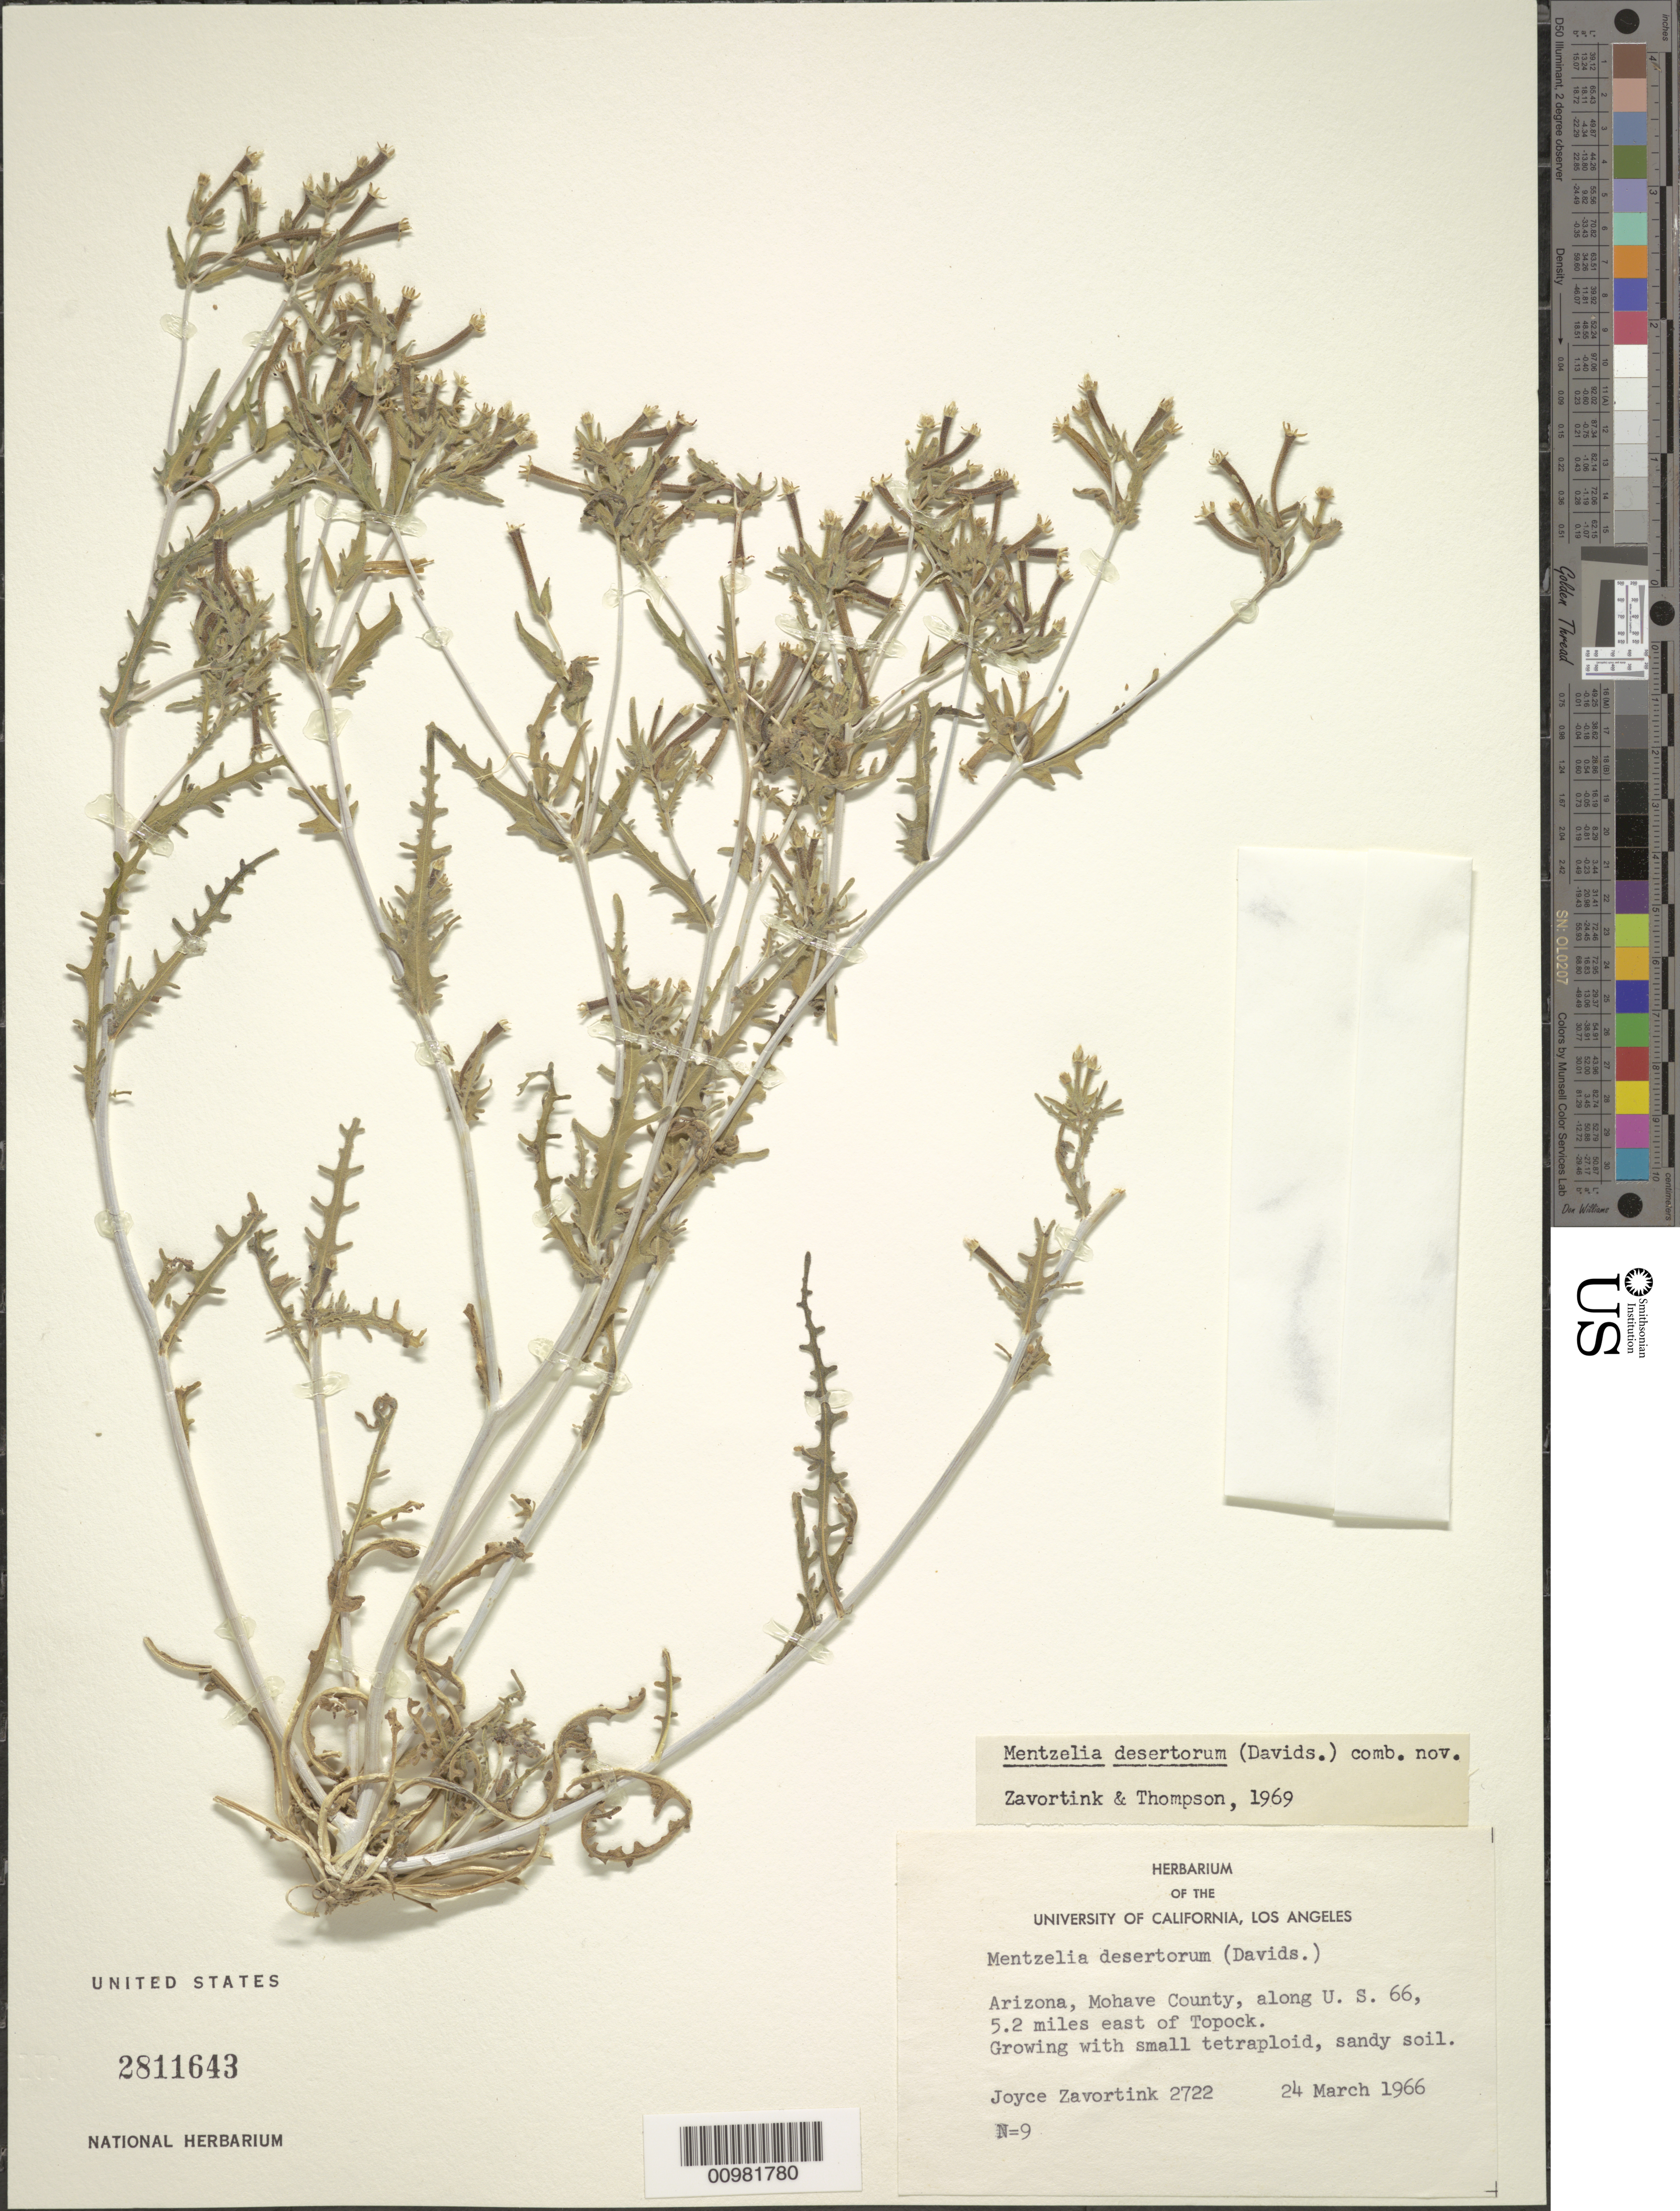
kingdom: Plantae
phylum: Tracheophyta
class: Magnoliopsida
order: Cornales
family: Loasaceae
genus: Mentzelia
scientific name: Mentzelia desertorum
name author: (Davidson) H.J. Thomps. & J.F. Macbr.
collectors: J. E. Zavortink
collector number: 2722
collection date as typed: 24 Mar 1966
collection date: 1966-03-24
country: United States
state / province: Arizona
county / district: Mohave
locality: along U.S. 66, 5.2 mi. E. of Topock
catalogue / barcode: US 2811643